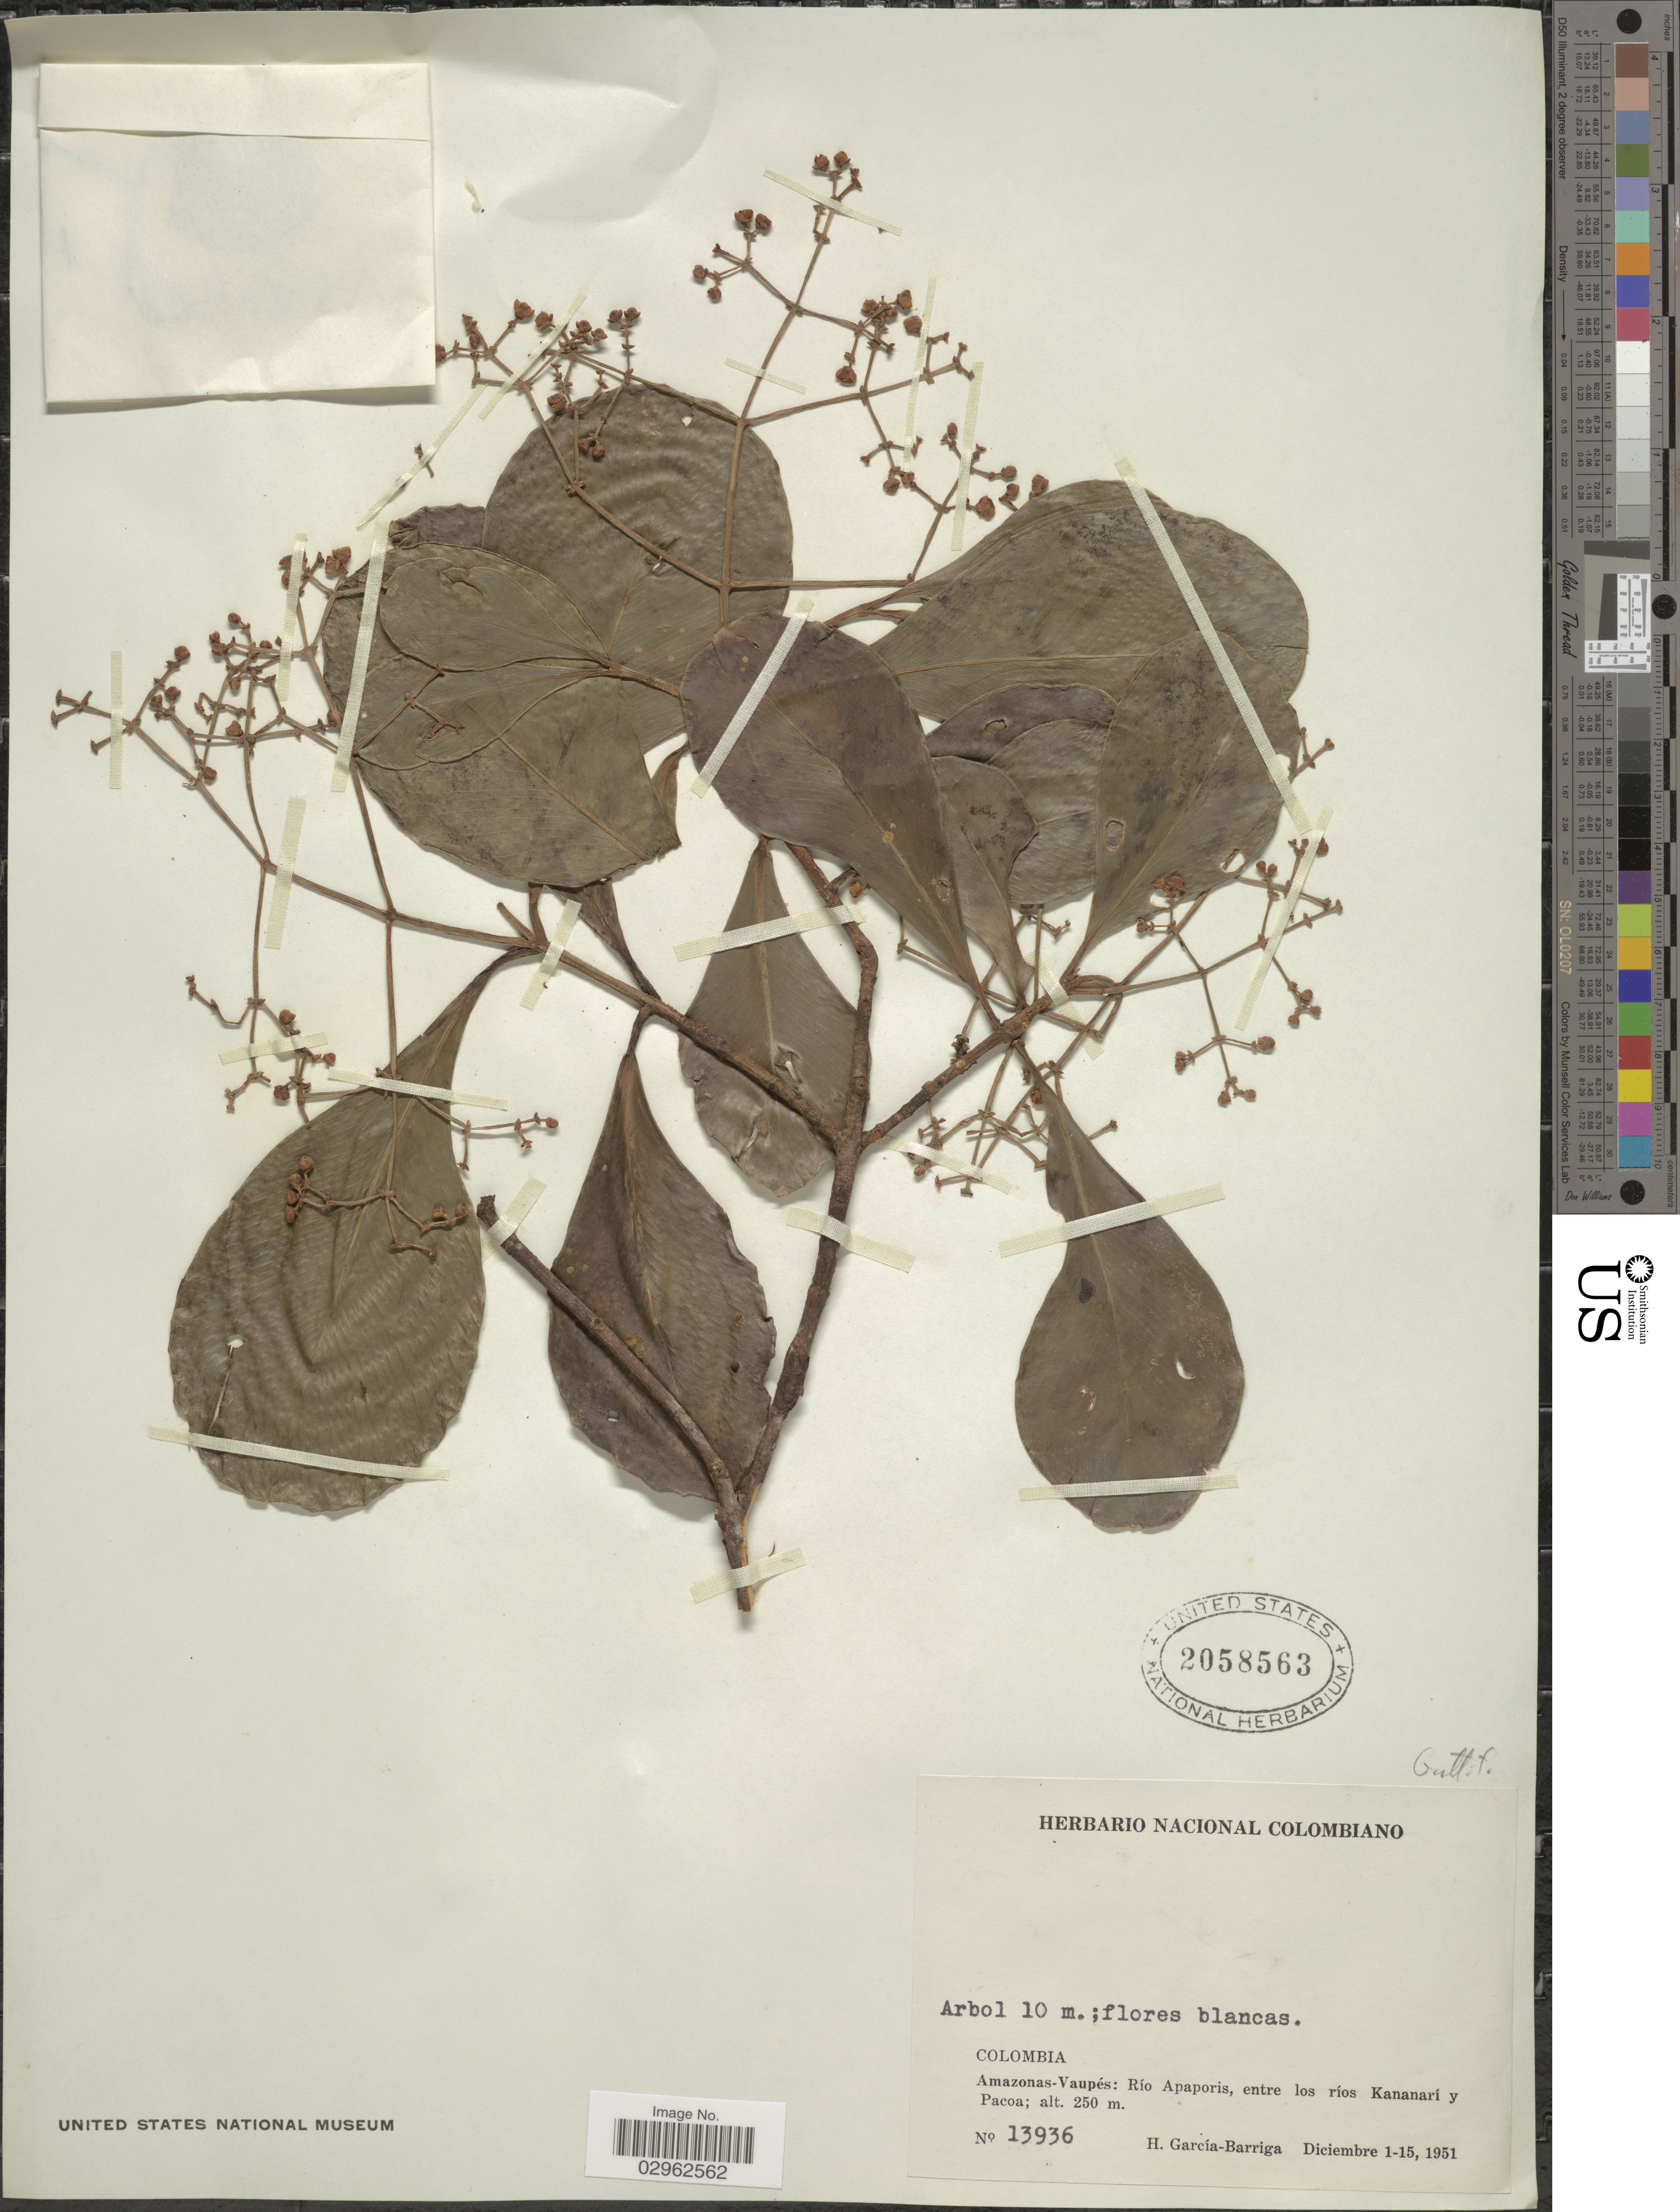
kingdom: Plantae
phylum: Tracheophyta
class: Magnoliopsida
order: Malpighiales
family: Clusiaceae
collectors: H. García Barriga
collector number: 13936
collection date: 1951-12-01/1951-12-15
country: Colombia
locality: Amazonas-Vaupés: Río Apaporis, entre los ríos Kananarí y Pacoa.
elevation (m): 250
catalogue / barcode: US 2058563